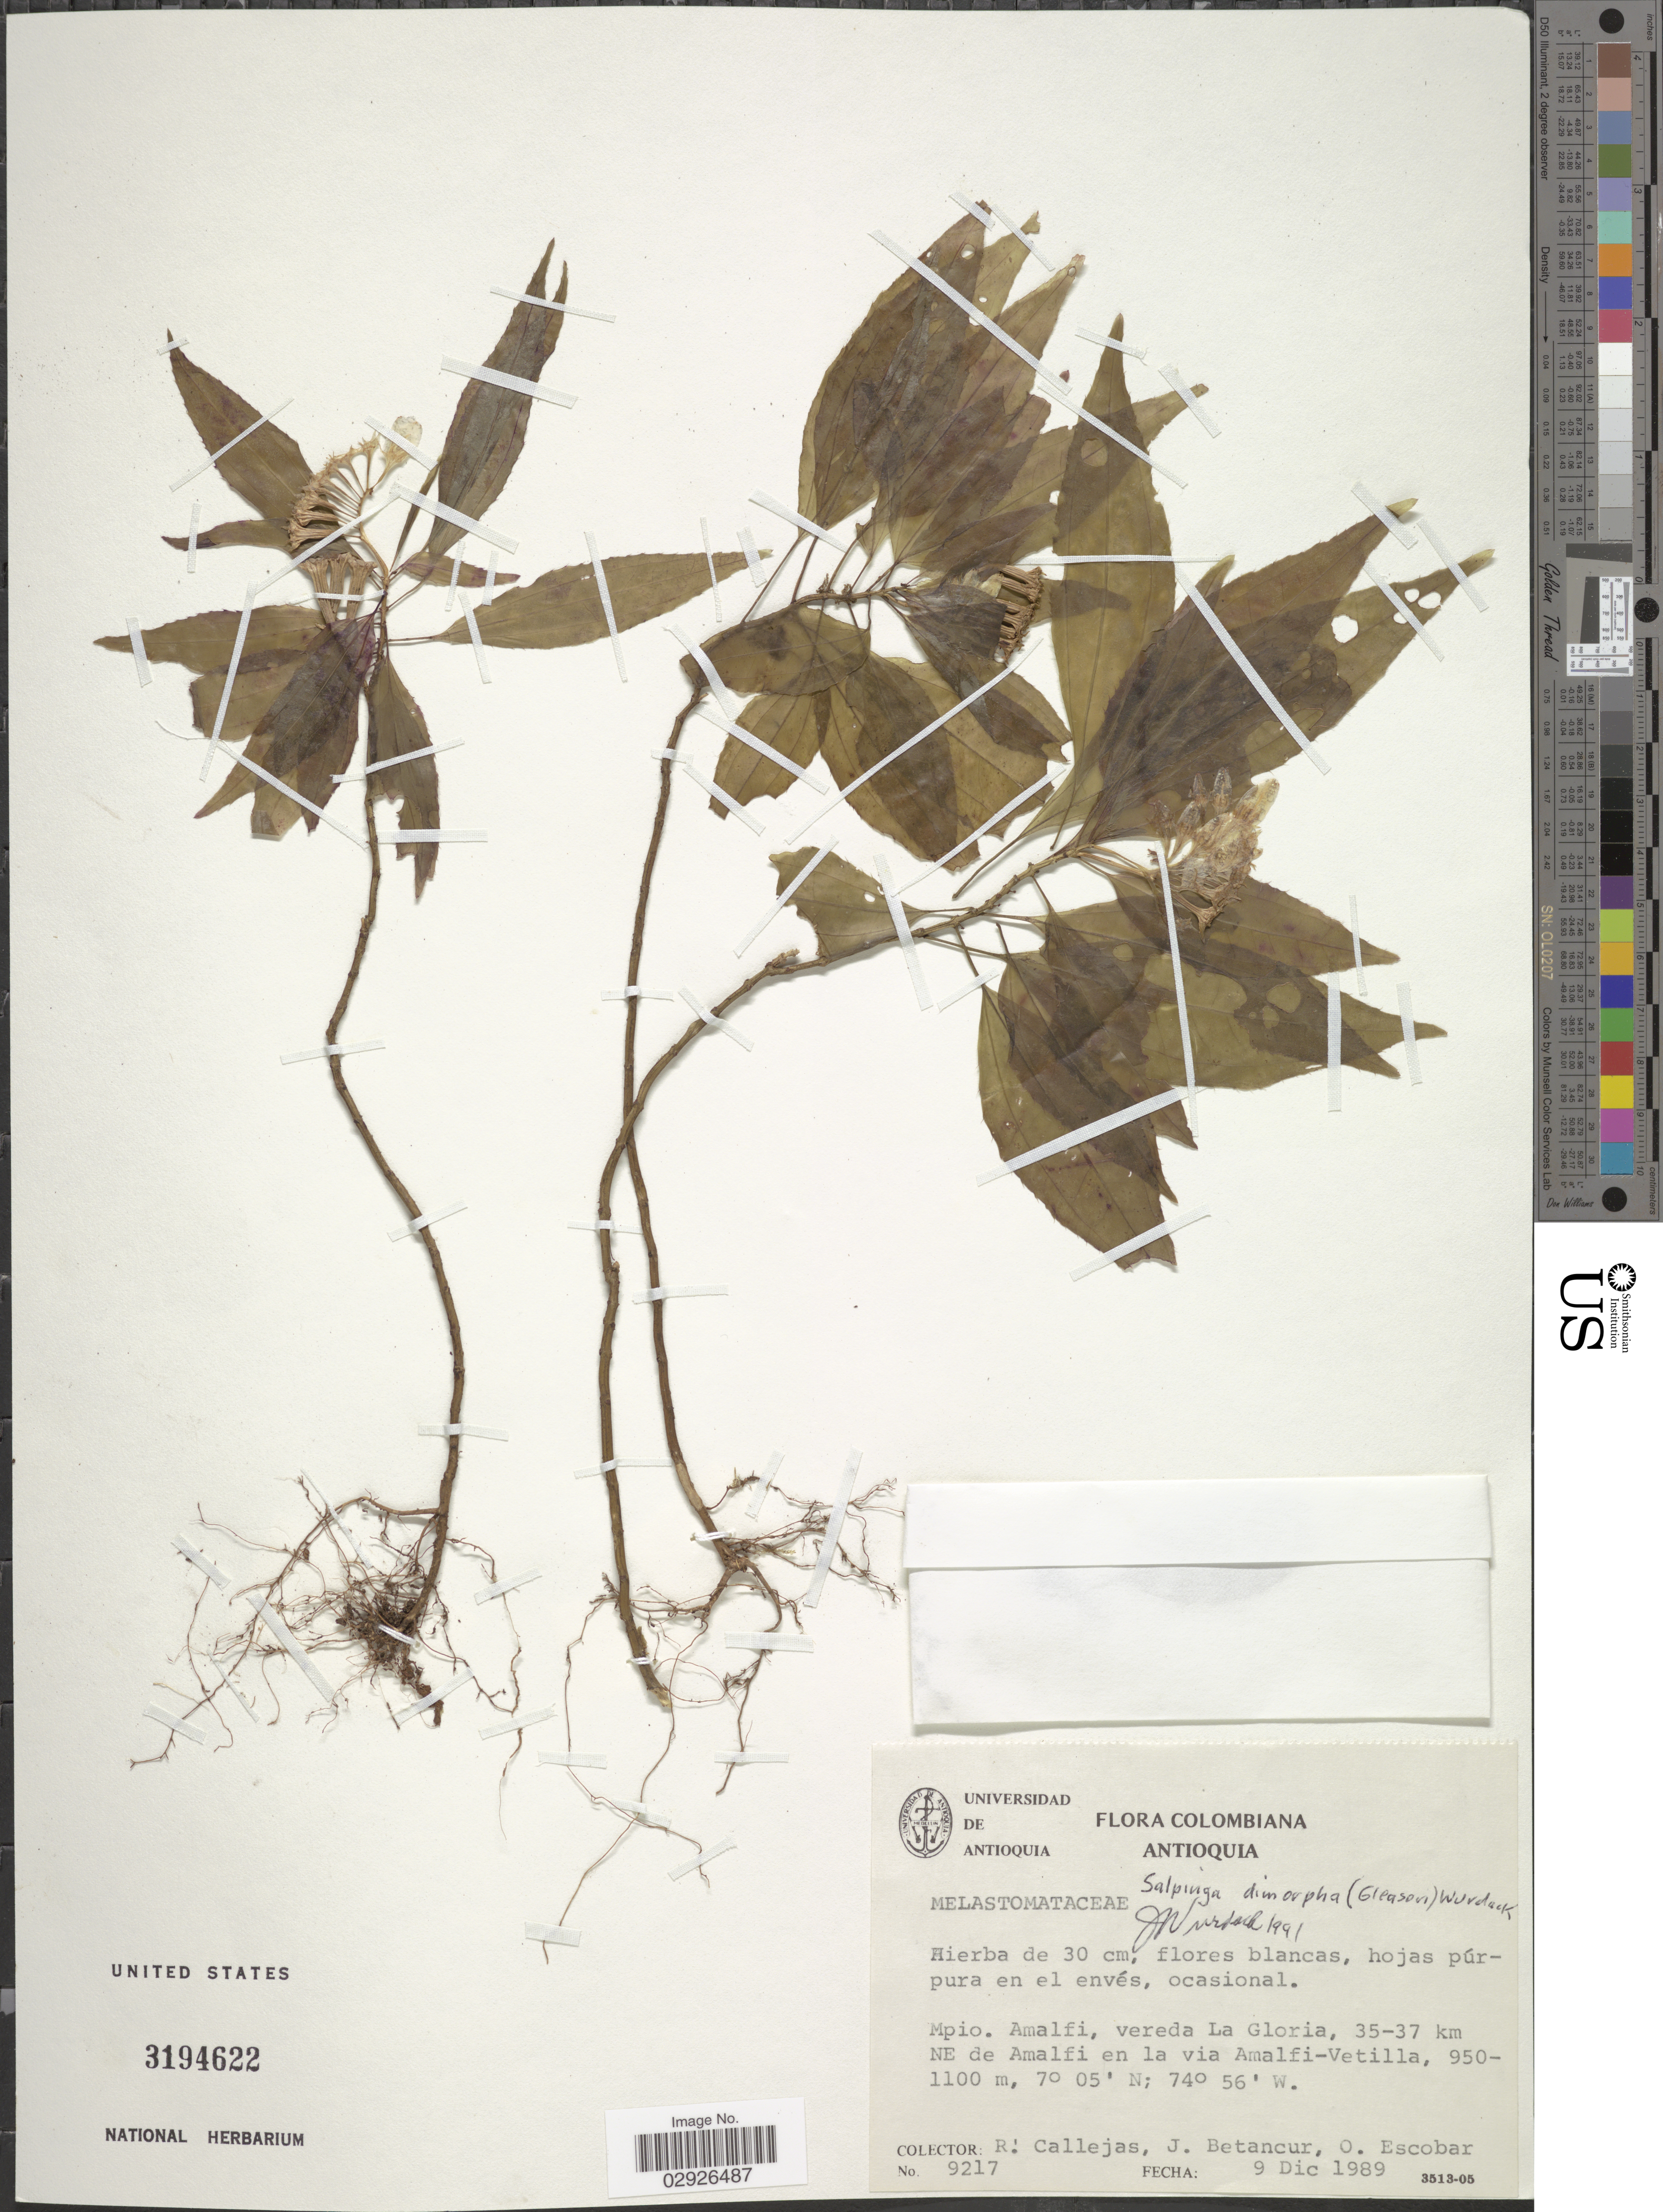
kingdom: Plantae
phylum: Tracheophyta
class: Magnoliopsida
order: Myrtales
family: Melastomataceae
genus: Salpinga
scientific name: Salpinga dimorpha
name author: (Gleason) Wurdack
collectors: R. Callejas, J. Betancur & O. Escobar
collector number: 9217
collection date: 1989-12-09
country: Colombia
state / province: Antioquia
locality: Mpio. Amalfi, vereda La Gloria, 35-37 km NE de Amalfi en la via Amalfi-Vetilla.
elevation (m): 950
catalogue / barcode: US 3194622